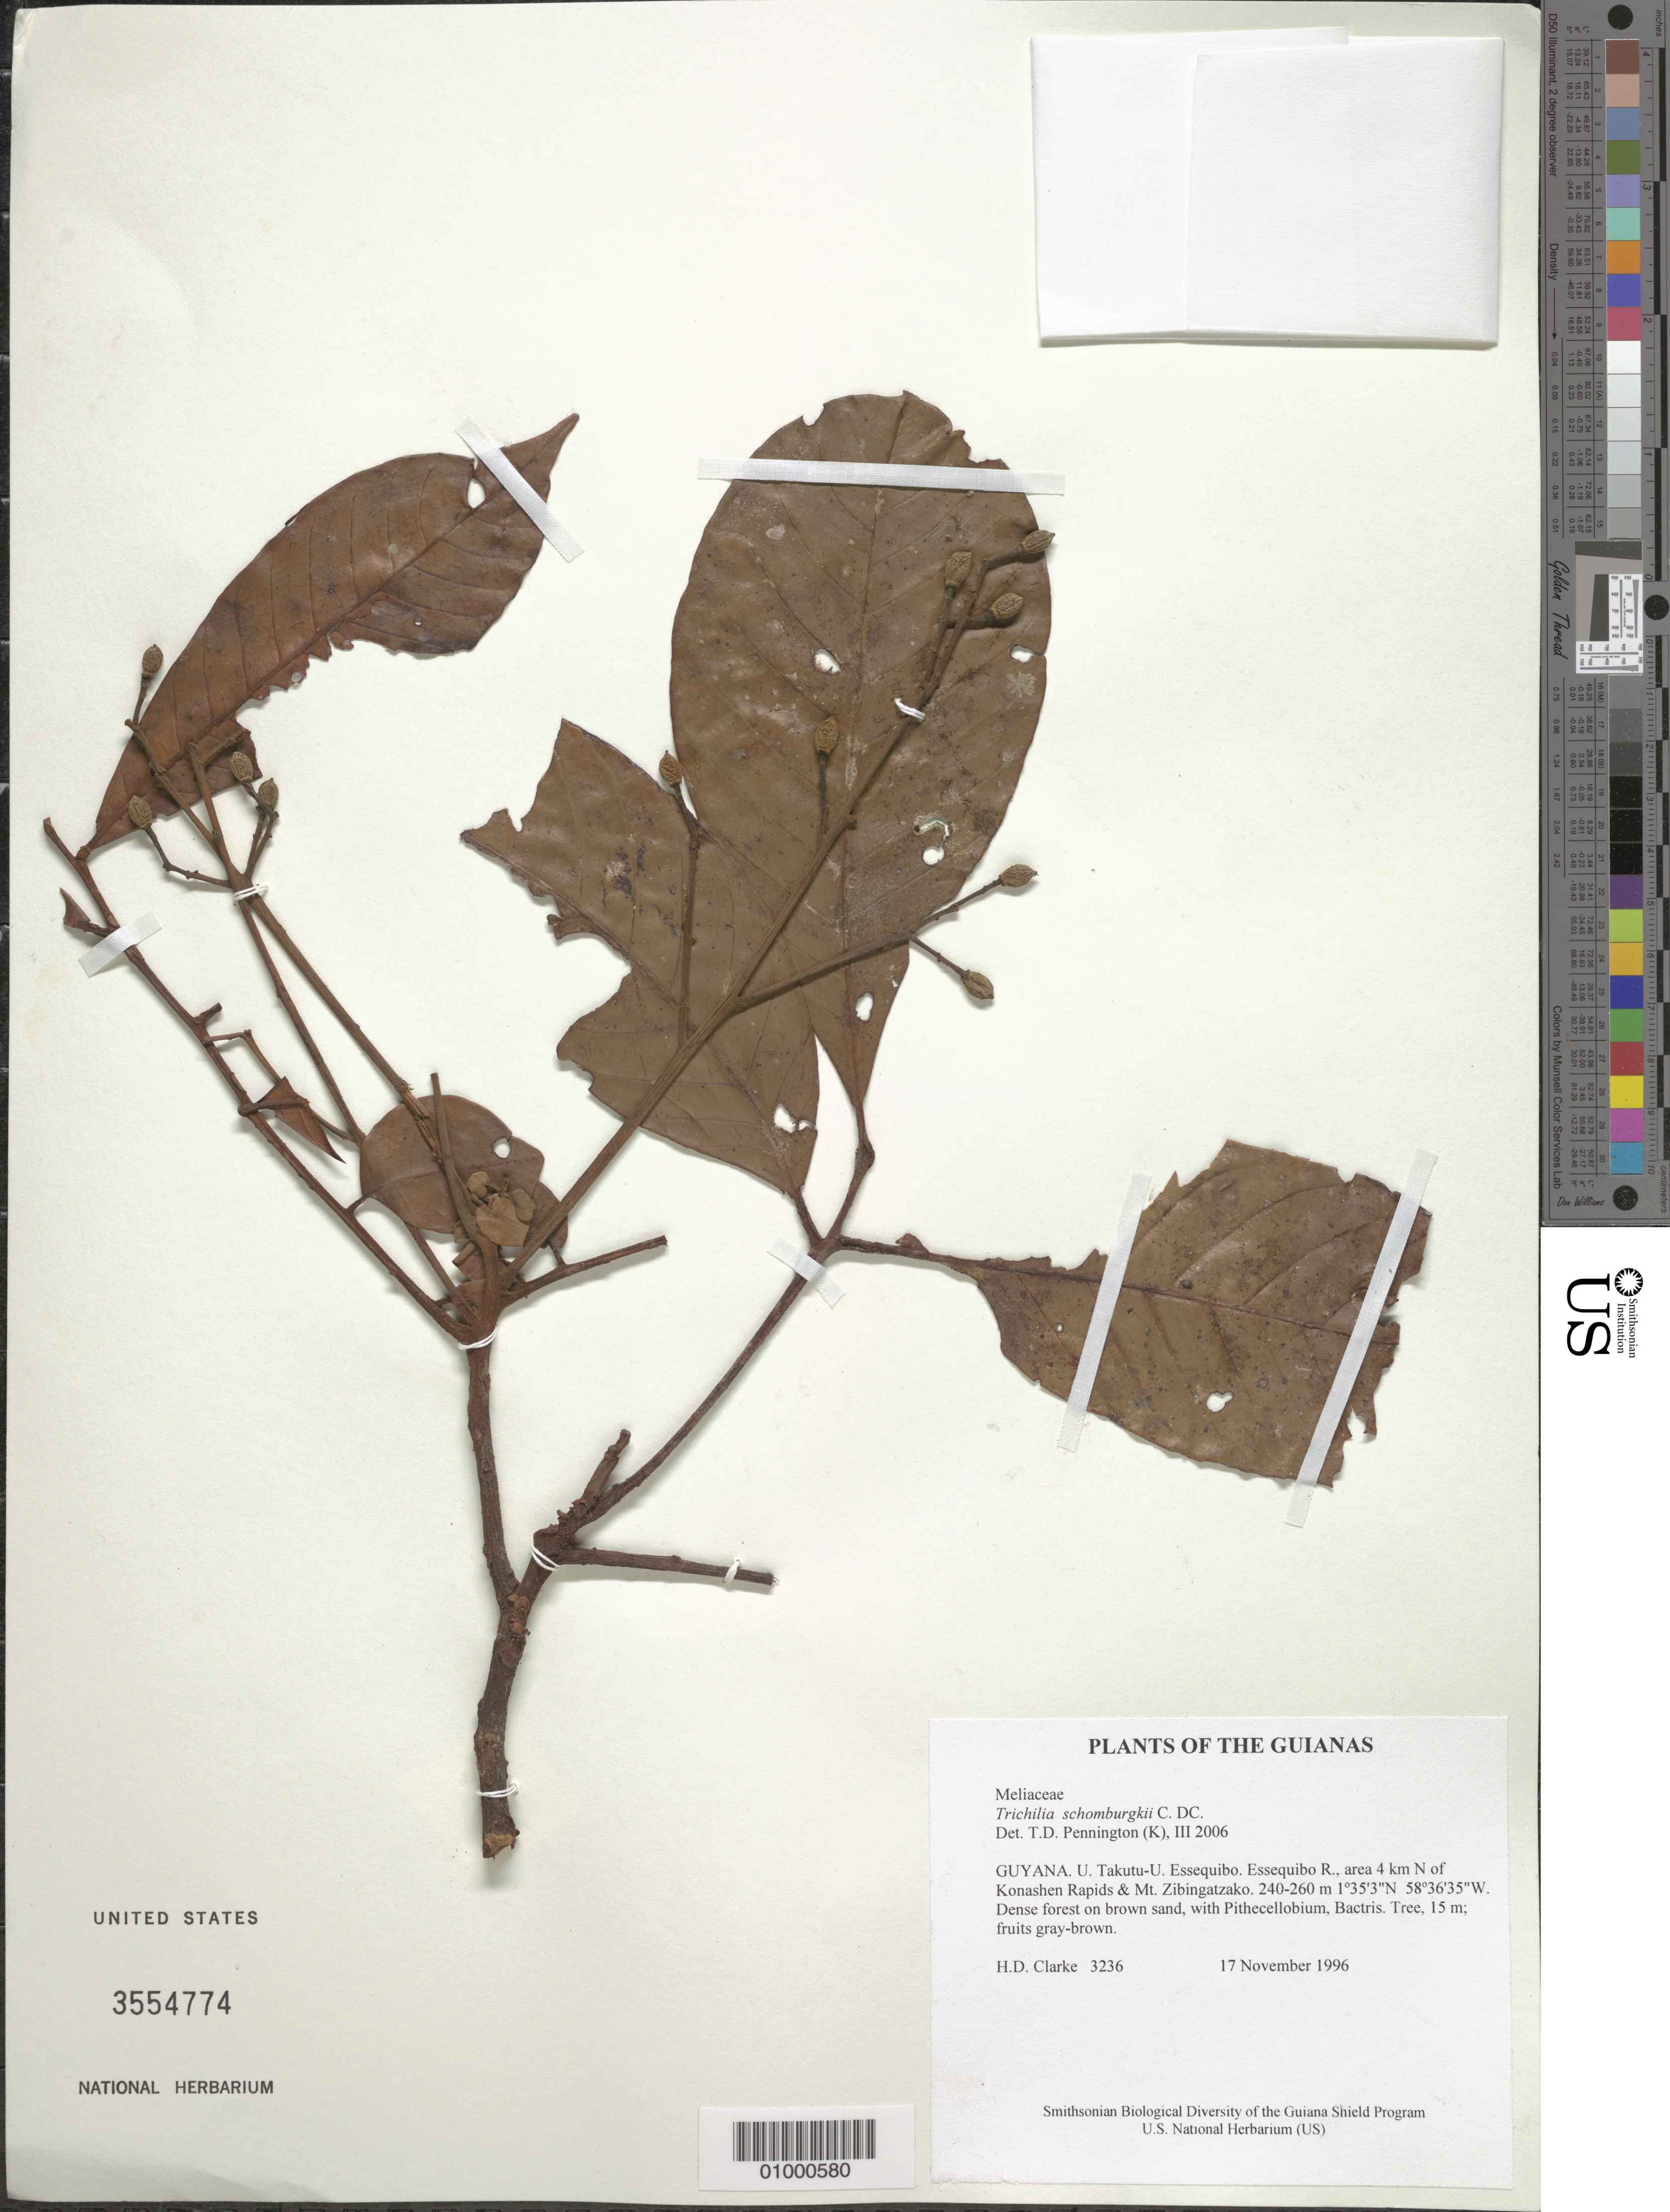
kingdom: Plantae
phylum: Tracheophyta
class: Magnoliopsida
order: Sapindales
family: Meliaceae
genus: Trichilia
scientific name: Trichilia schomburgkii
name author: C. DC.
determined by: Pennington, T. D., (K)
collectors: H. D. Clarke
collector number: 3236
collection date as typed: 17 November 1996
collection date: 1996-11-17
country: Guyana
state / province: U. Takutu-U. Essequibo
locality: Essequibo R., area 4 km N of Konashen Rapids & Mt. Zibingatzako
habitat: Dense forest on brown sand, with Pithecellobium, Bactris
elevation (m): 240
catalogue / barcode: US 3554774